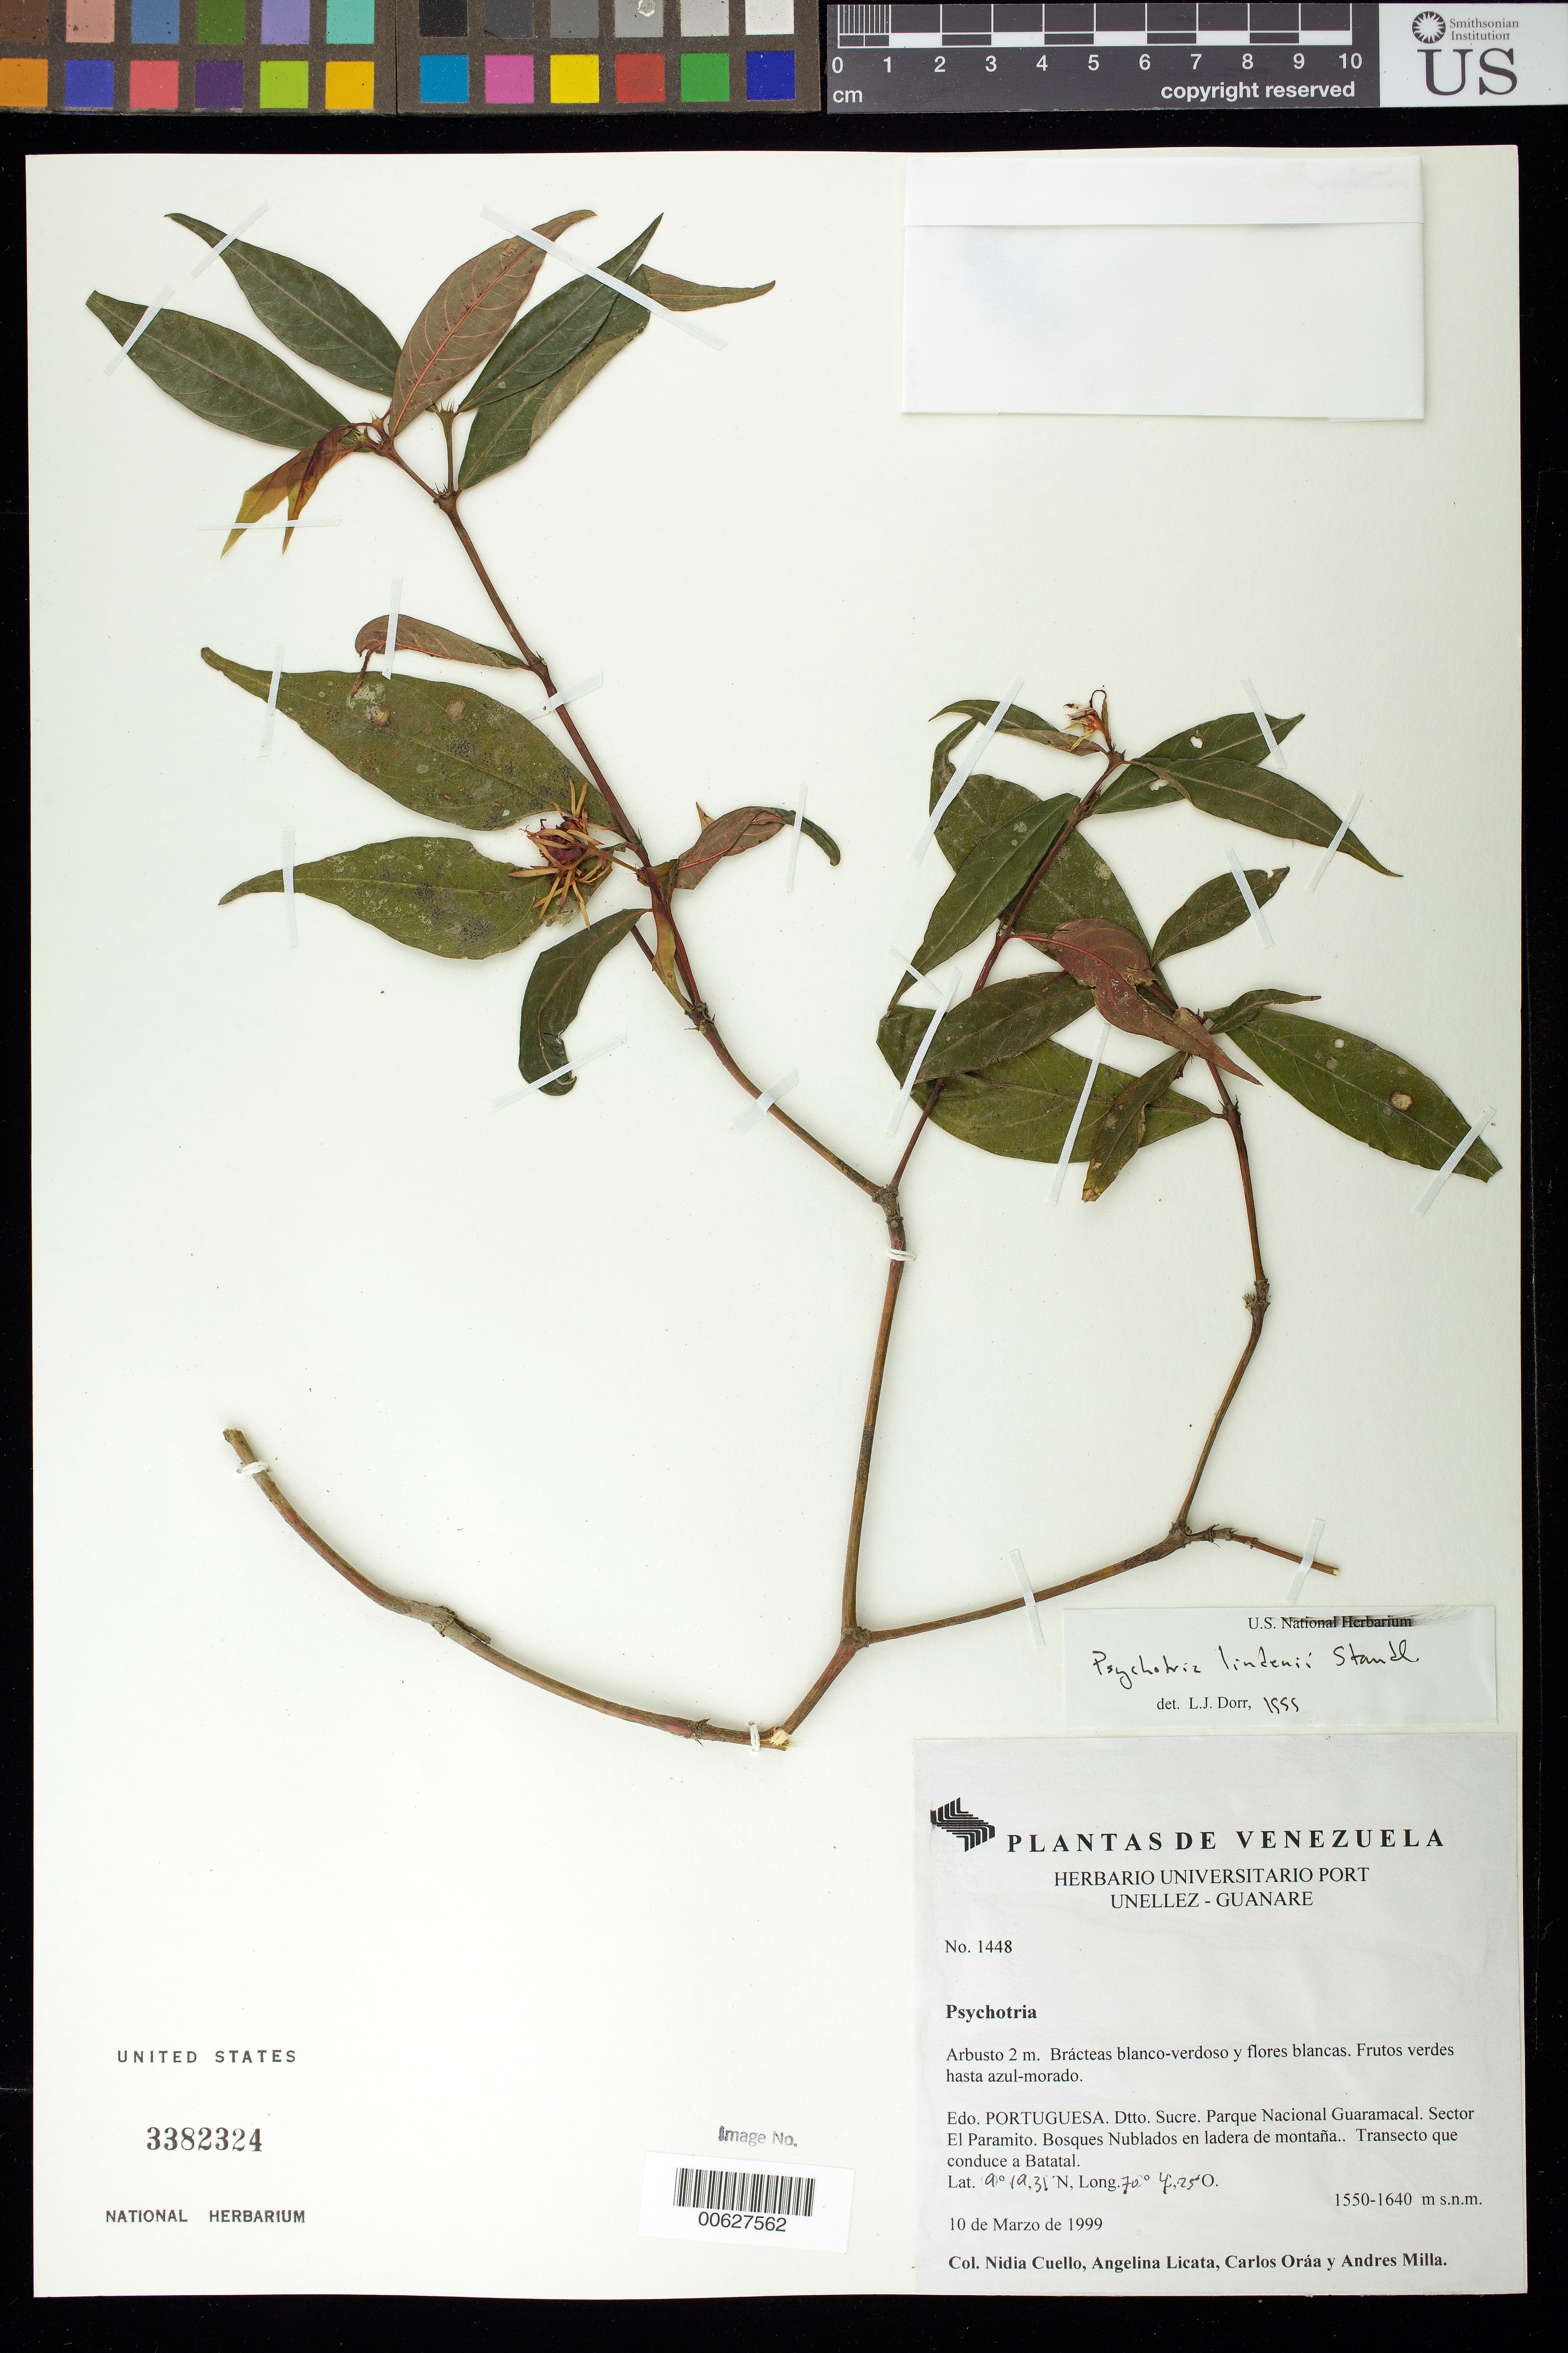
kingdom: Plantae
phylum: Tracheophyta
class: Magnoliopsida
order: Gentianales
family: Rubiaceae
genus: Psychotria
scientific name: Psychotria lindenii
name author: Standl.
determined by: Dorr, L. J., (BOT), Smithsonian Institution - National Museum of Natural History (UNITED STATES)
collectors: N. L. Cuello, A. Licata, C. Oráa & A. Milla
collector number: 1448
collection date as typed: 10 Mar 1999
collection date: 1999-03-10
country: Venezuela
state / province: Portuguesa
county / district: Sucre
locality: Parque Nacional Guaramacal. Sector El Paramito, transecto que conduce a Batatal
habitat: Bosques nublados en ladera de montaña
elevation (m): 1550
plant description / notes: F, PORT, US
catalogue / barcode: US 3382324